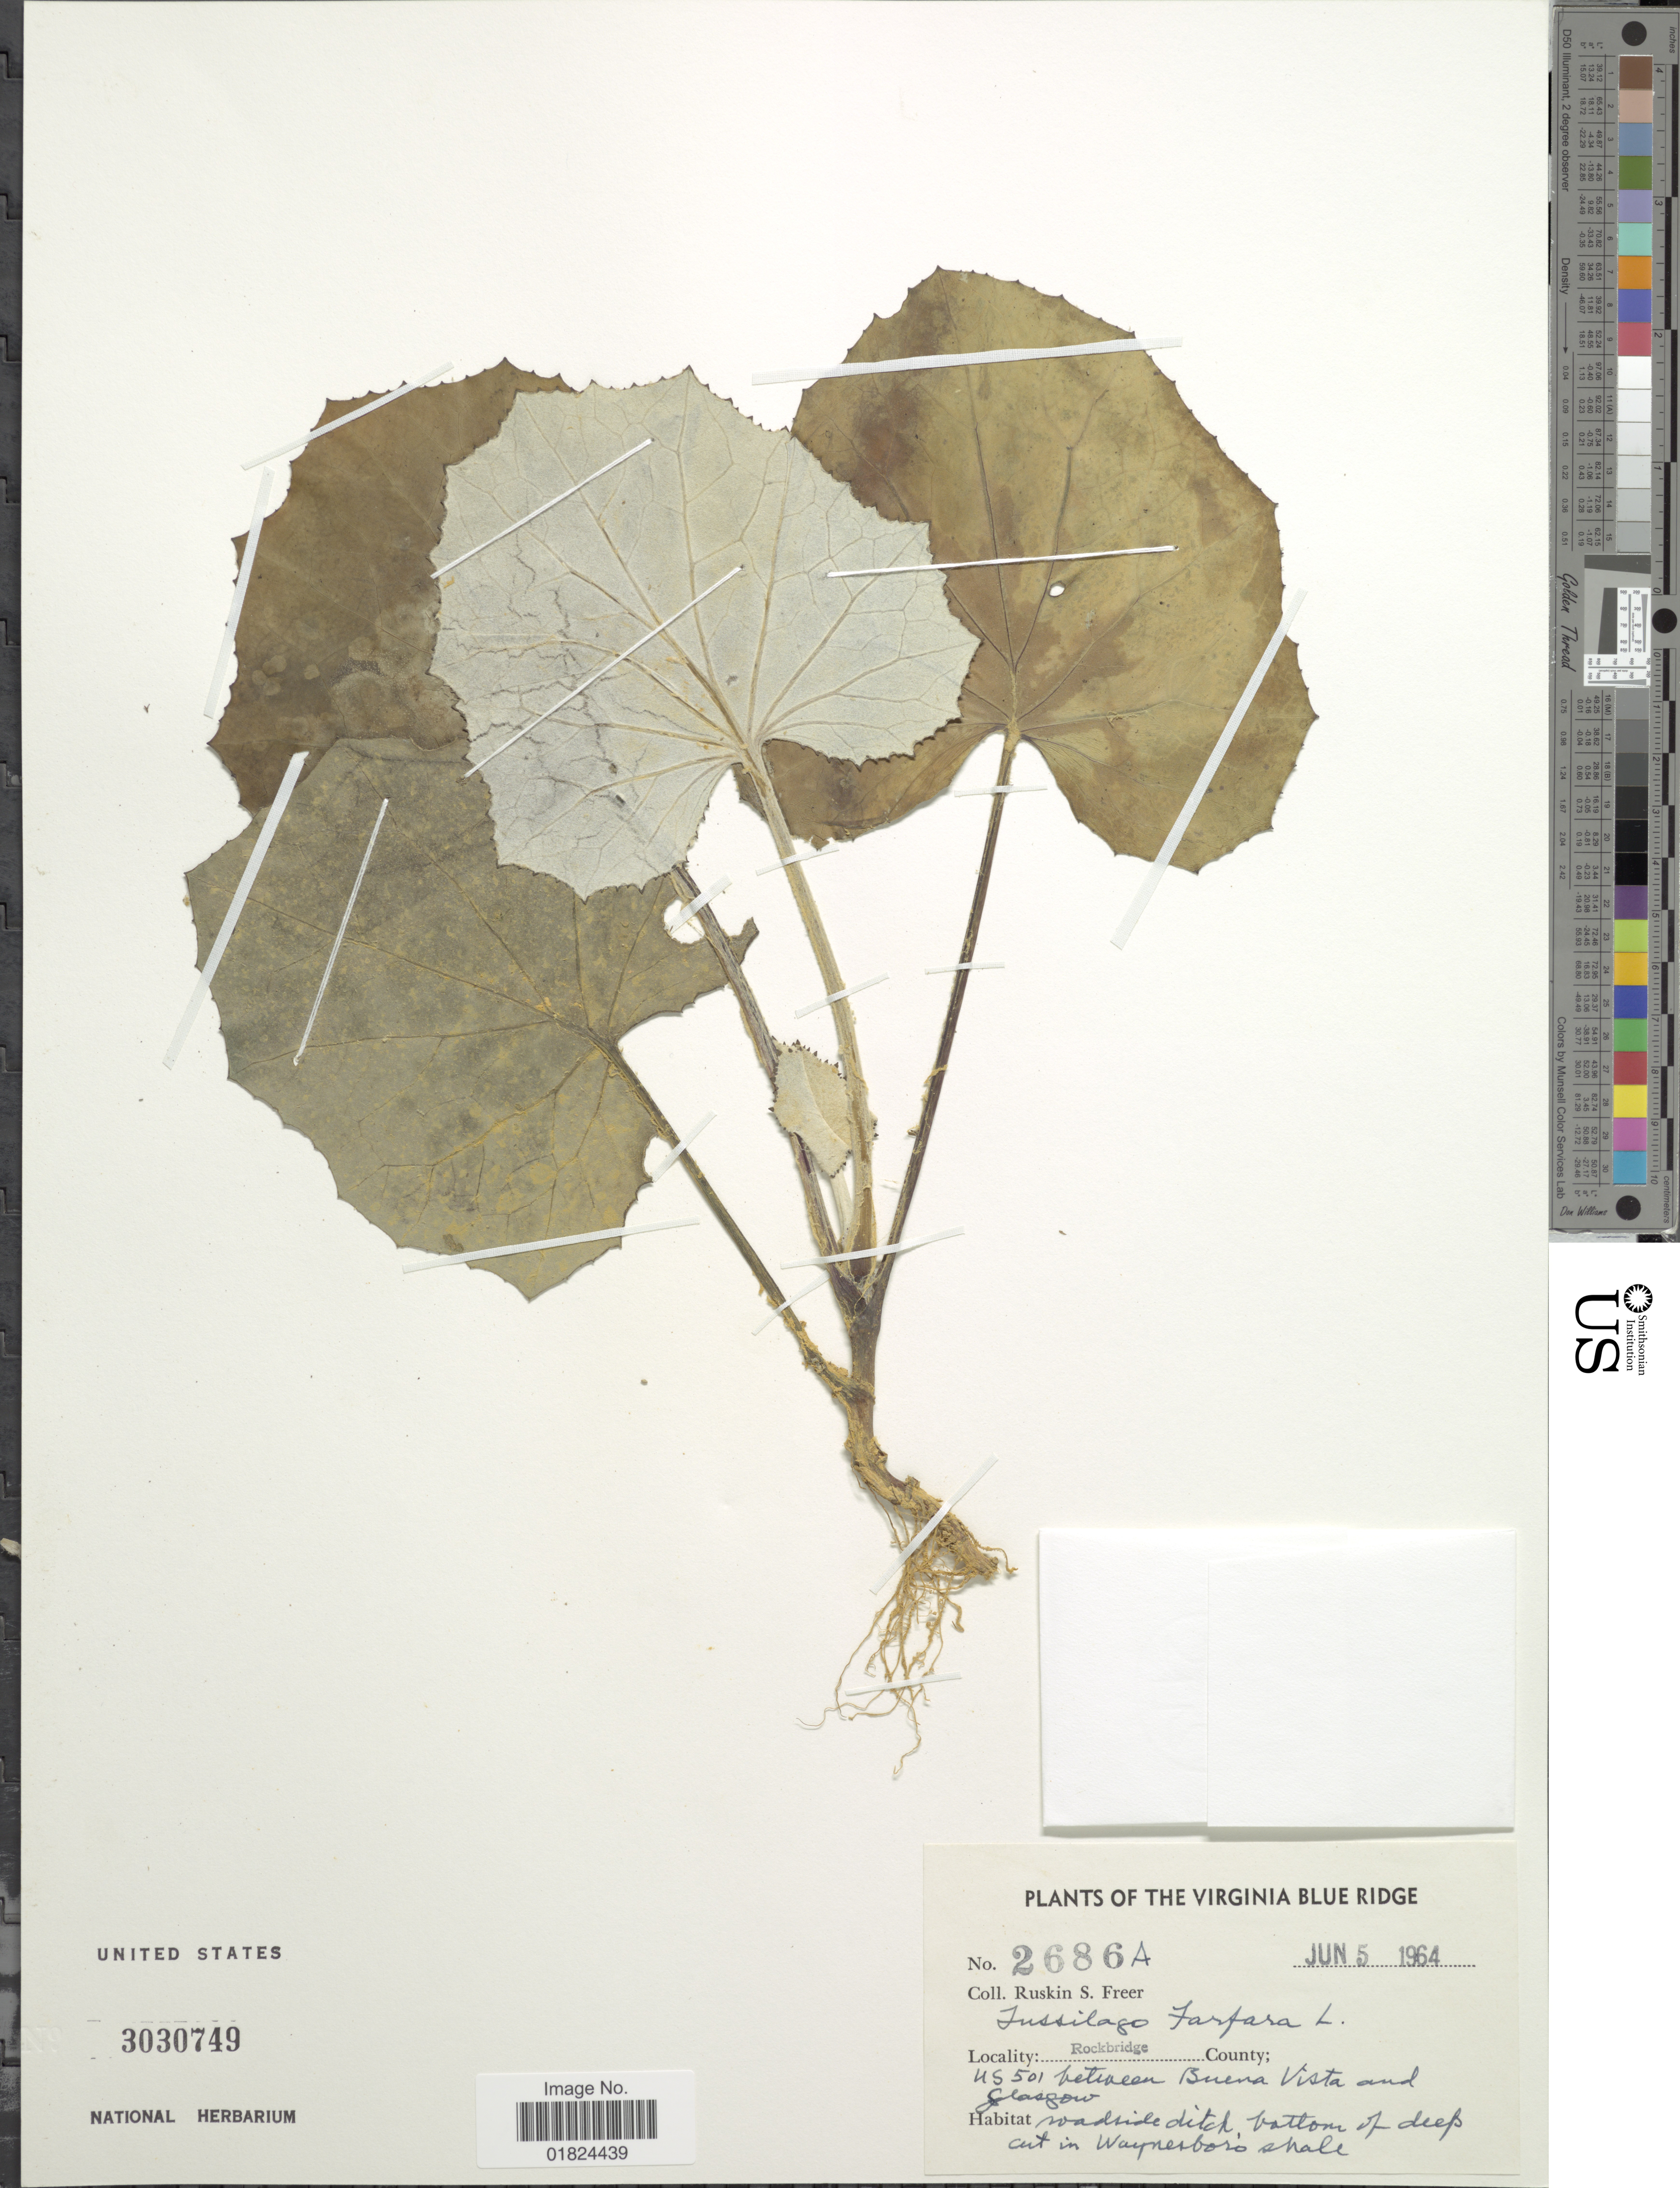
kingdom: Plantae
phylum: Tracheophyta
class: Magnoliopsida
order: Asterales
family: Asteraceae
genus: Tussilago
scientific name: Tussilago farfara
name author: L.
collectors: R. Freer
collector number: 2686A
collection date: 1964-06-05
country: United States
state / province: Virginia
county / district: Rockbridge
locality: The Virginia Blue Ridge, Rockbridge County; along US. 501, between Buena Vista and Glasgow, roadside ditch.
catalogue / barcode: US 3030749